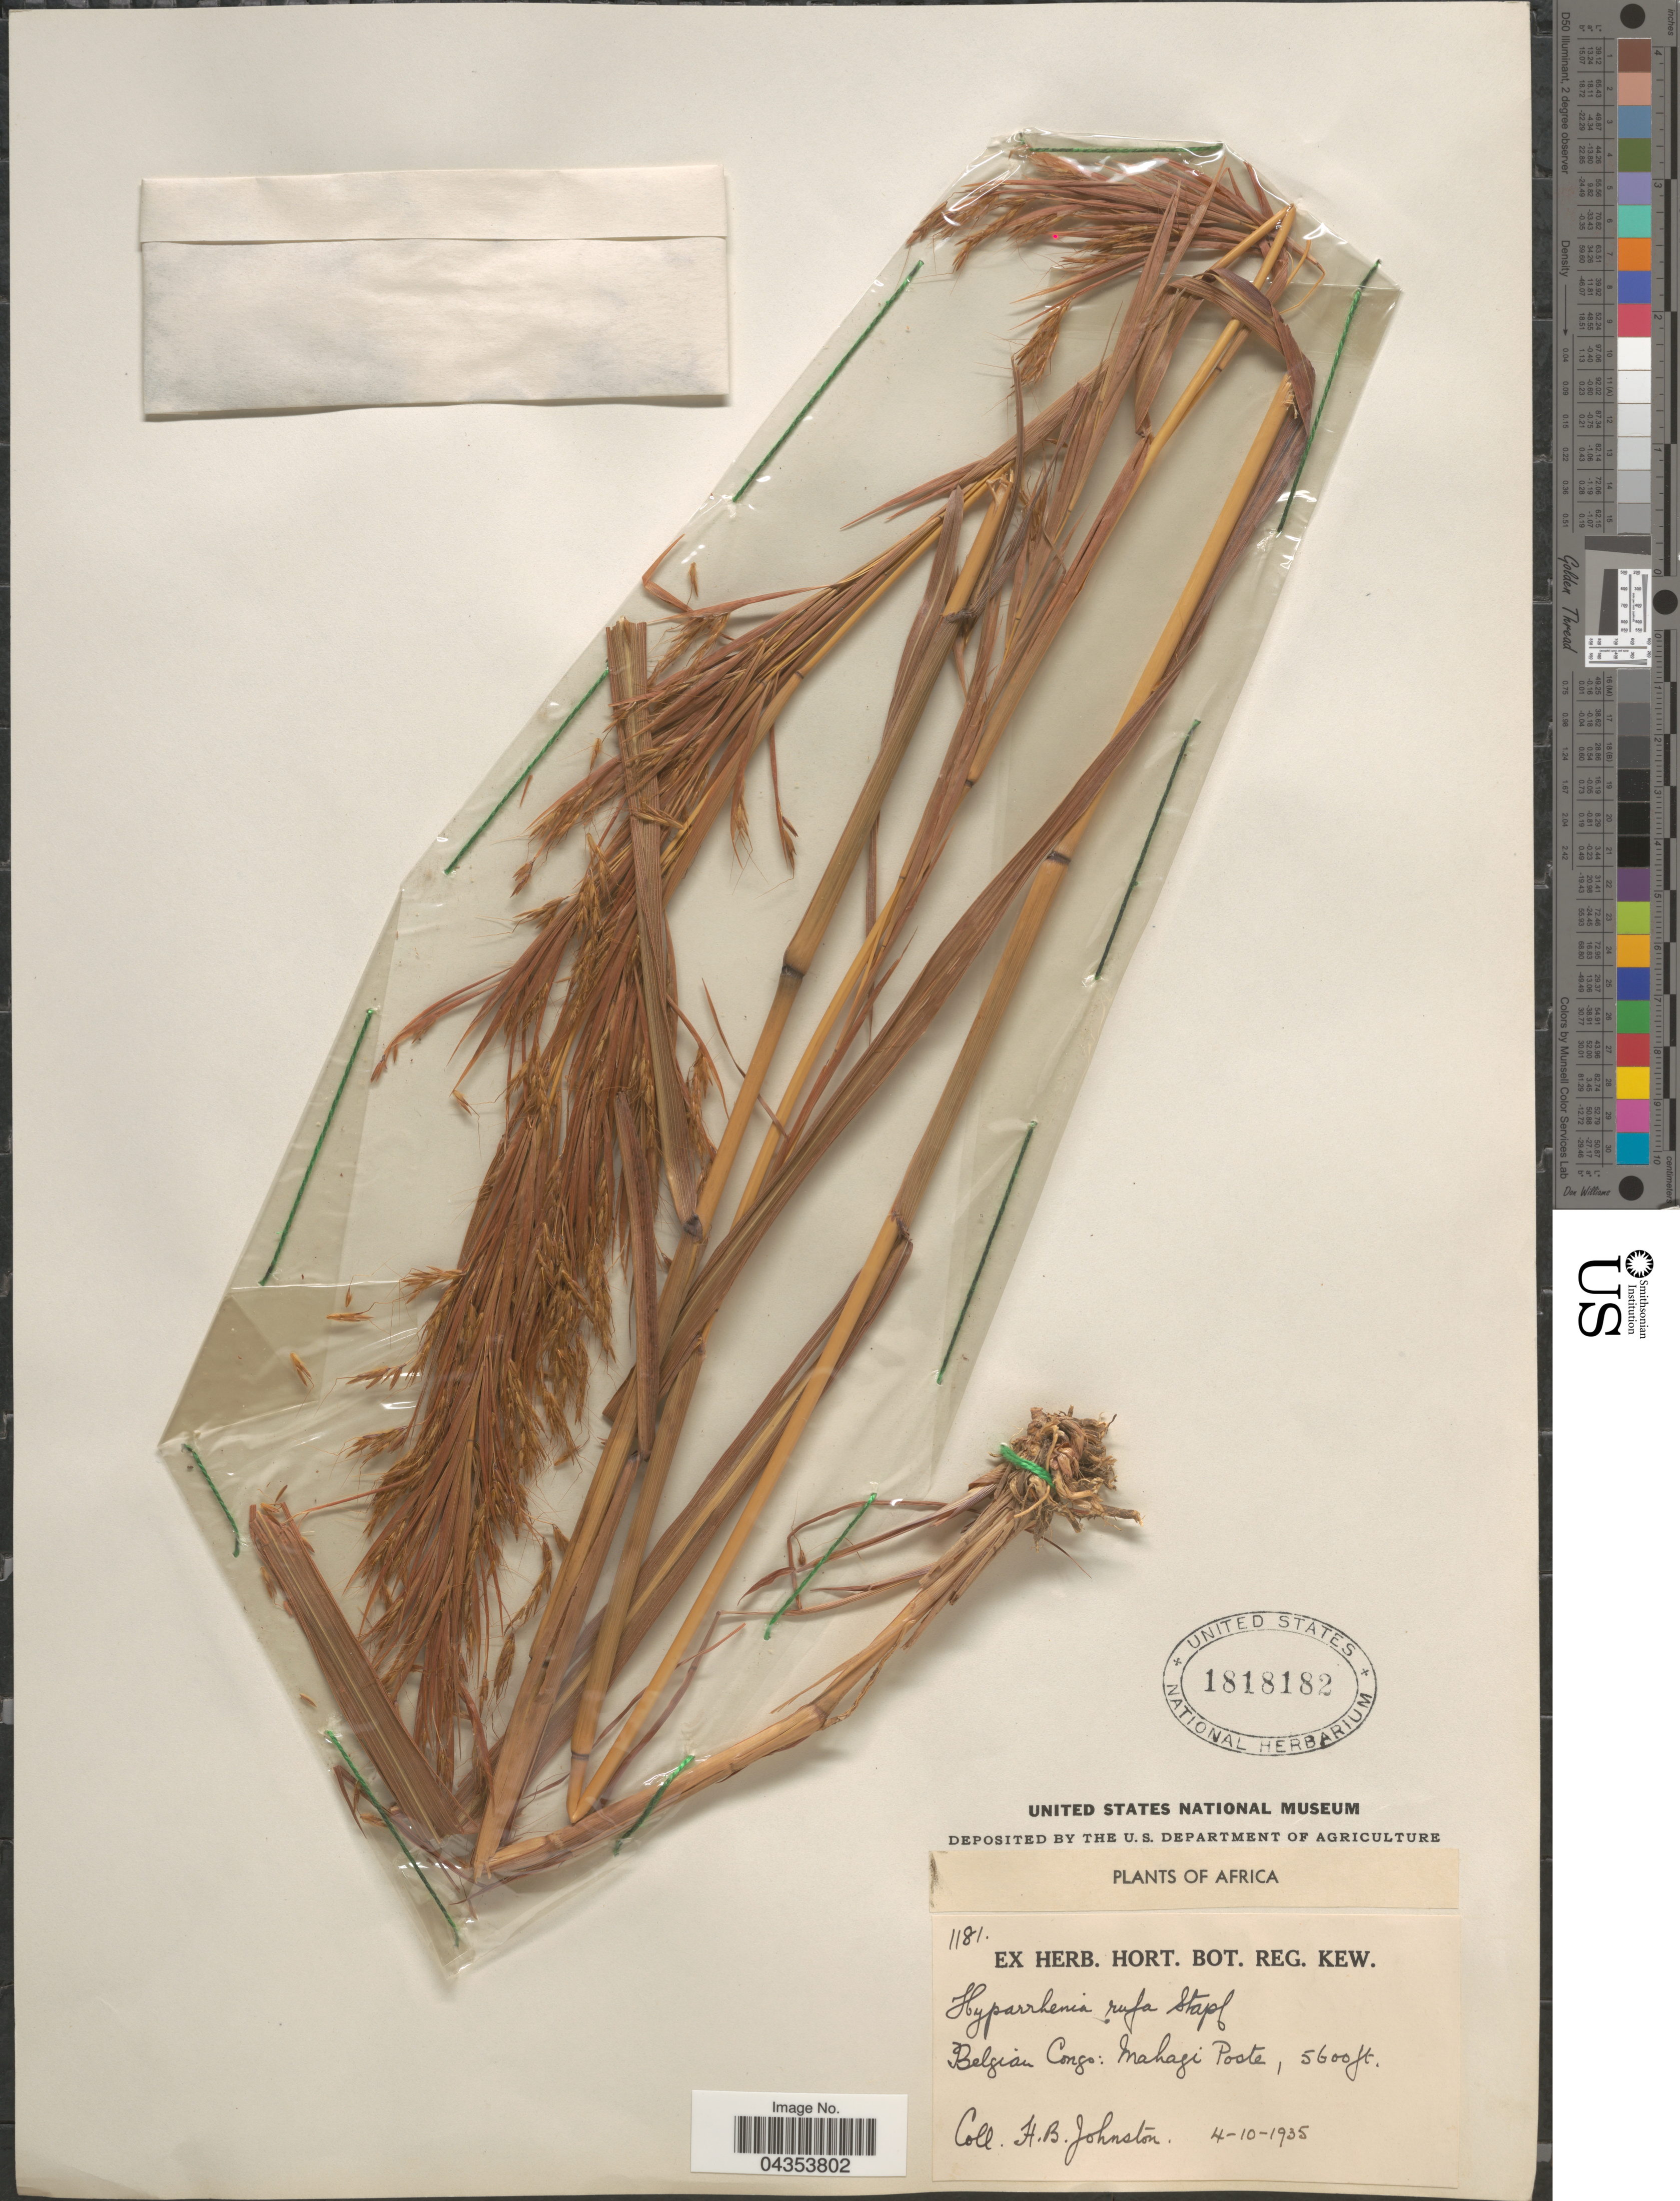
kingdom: Plantae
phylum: Tracheophyta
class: Liliopsida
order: Poales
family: Poaceae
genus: Hyparrhenia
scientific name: Hyparrhenia rufa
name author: (Nees) Stapf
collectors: H. B. Johnston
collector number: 1181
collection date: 1935-10-04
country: Congo, Democratic Republic of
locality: Belgian Congo: Mahagi Port.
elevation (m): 1707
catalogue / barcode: US 1818182